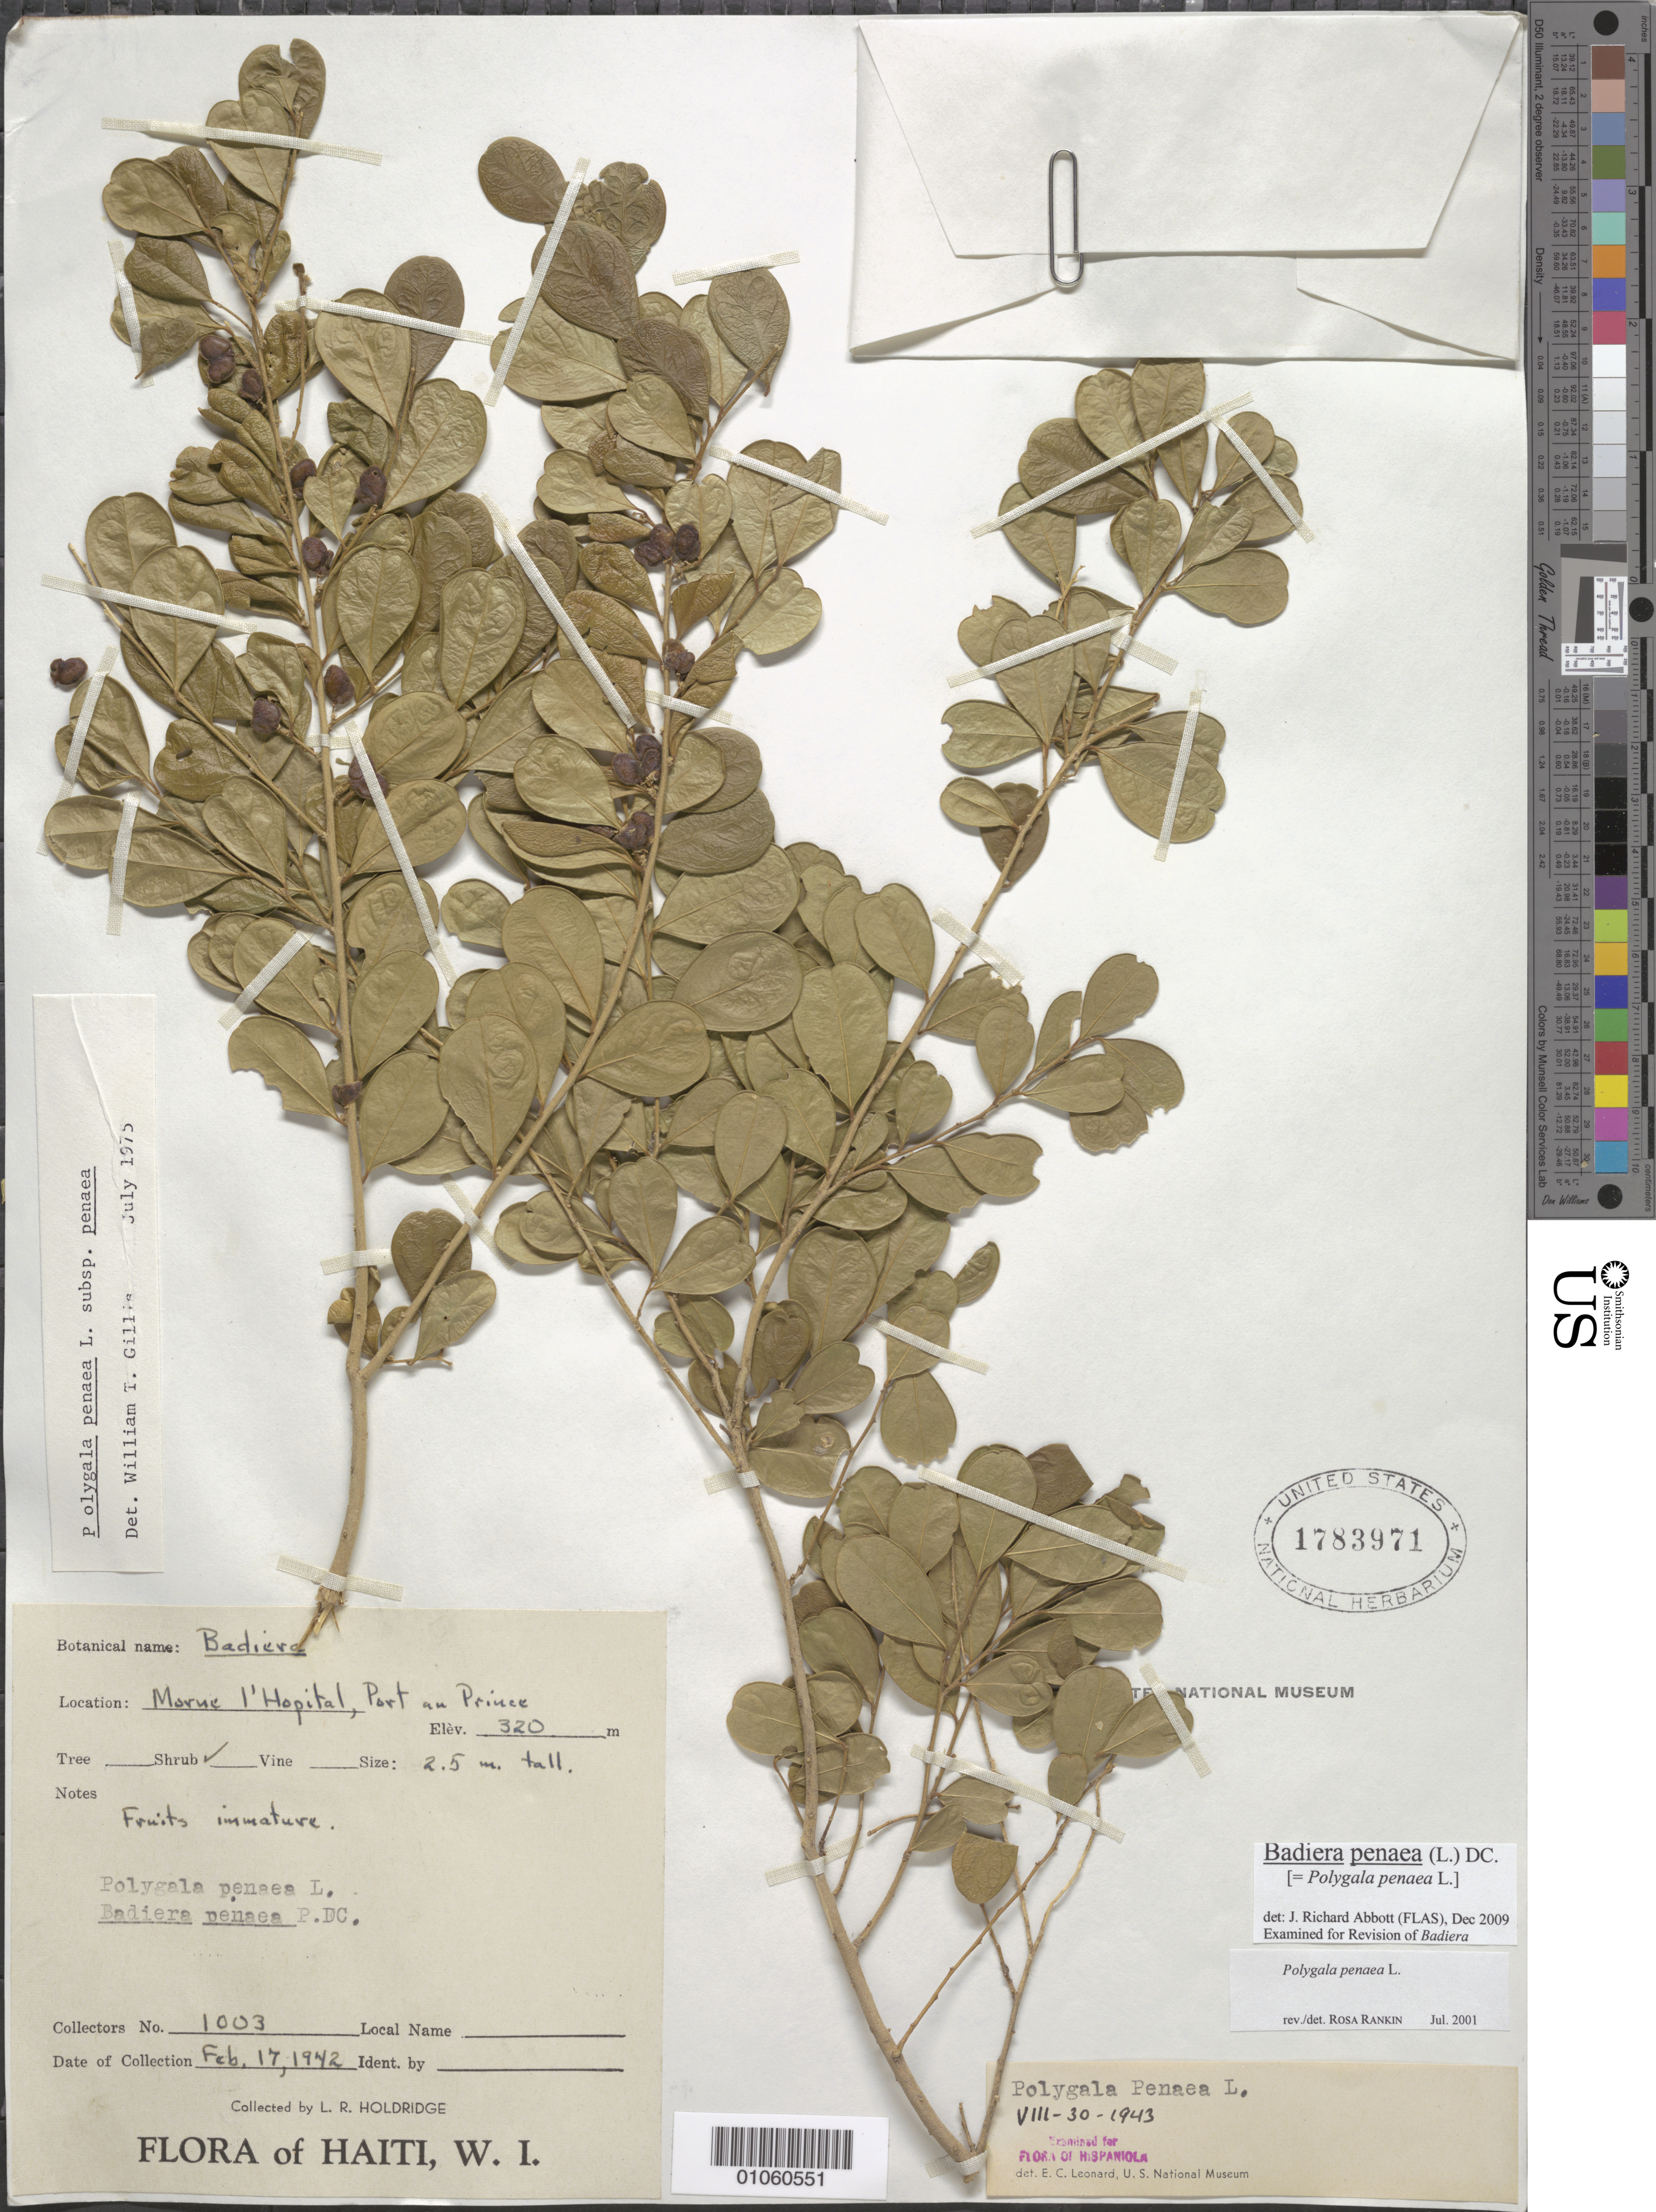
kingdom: Plantae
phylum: Tracheophyta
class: Magnoliopsida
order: Fabales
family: Polygalaceae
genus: Badiera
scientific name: Badiera penaea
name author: (L.) DC.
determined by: Abbott, J. R., (FLAS)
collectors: L. Holdridge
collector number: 1003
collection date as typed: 17 Feb 1942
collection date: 1942-02-17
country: Haiti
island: Hispaniola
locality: Morne l'Hopital, Port au Prince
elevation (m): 320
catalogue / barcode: US 1783971